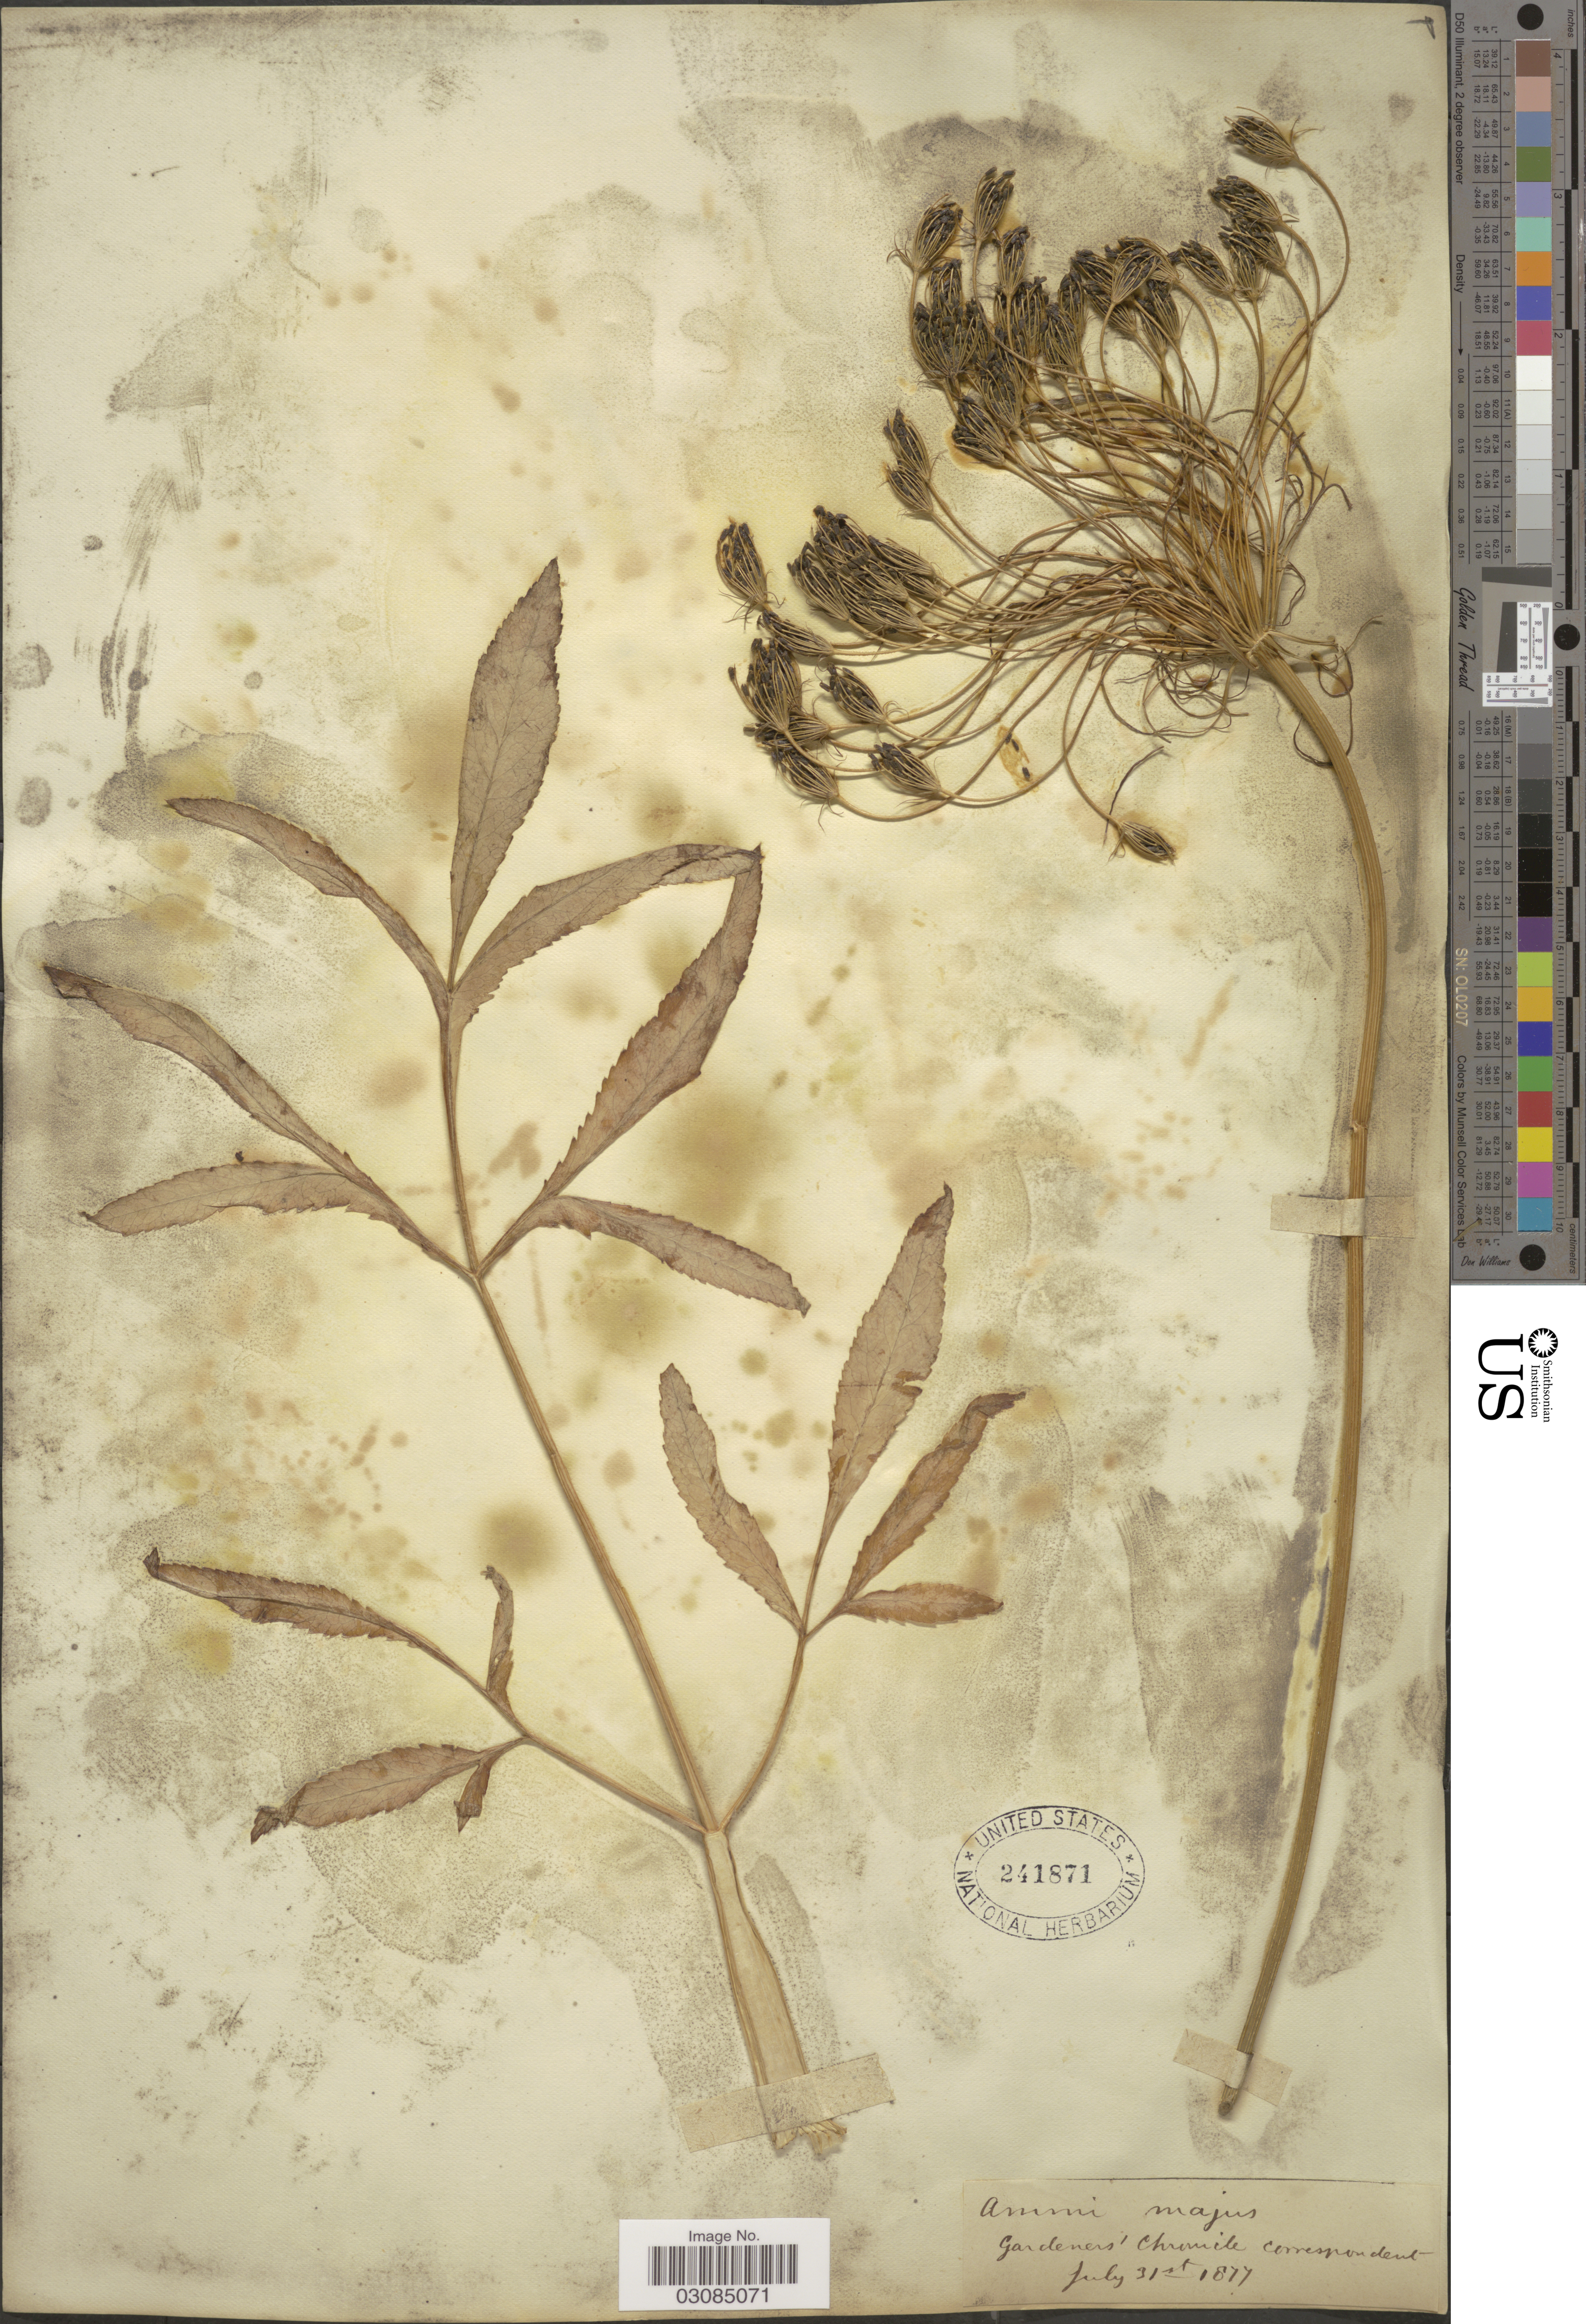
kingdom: Plantae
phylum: Tracheophyta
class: Magnoliopsida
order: Apiales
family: Apiaceae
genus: Ammi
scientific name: Ammi majus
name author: L.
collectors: -. Gardener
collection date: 1877-07-31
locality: Gardeners' chronicle correspondent. [unsure placement]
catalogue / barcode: US 241871